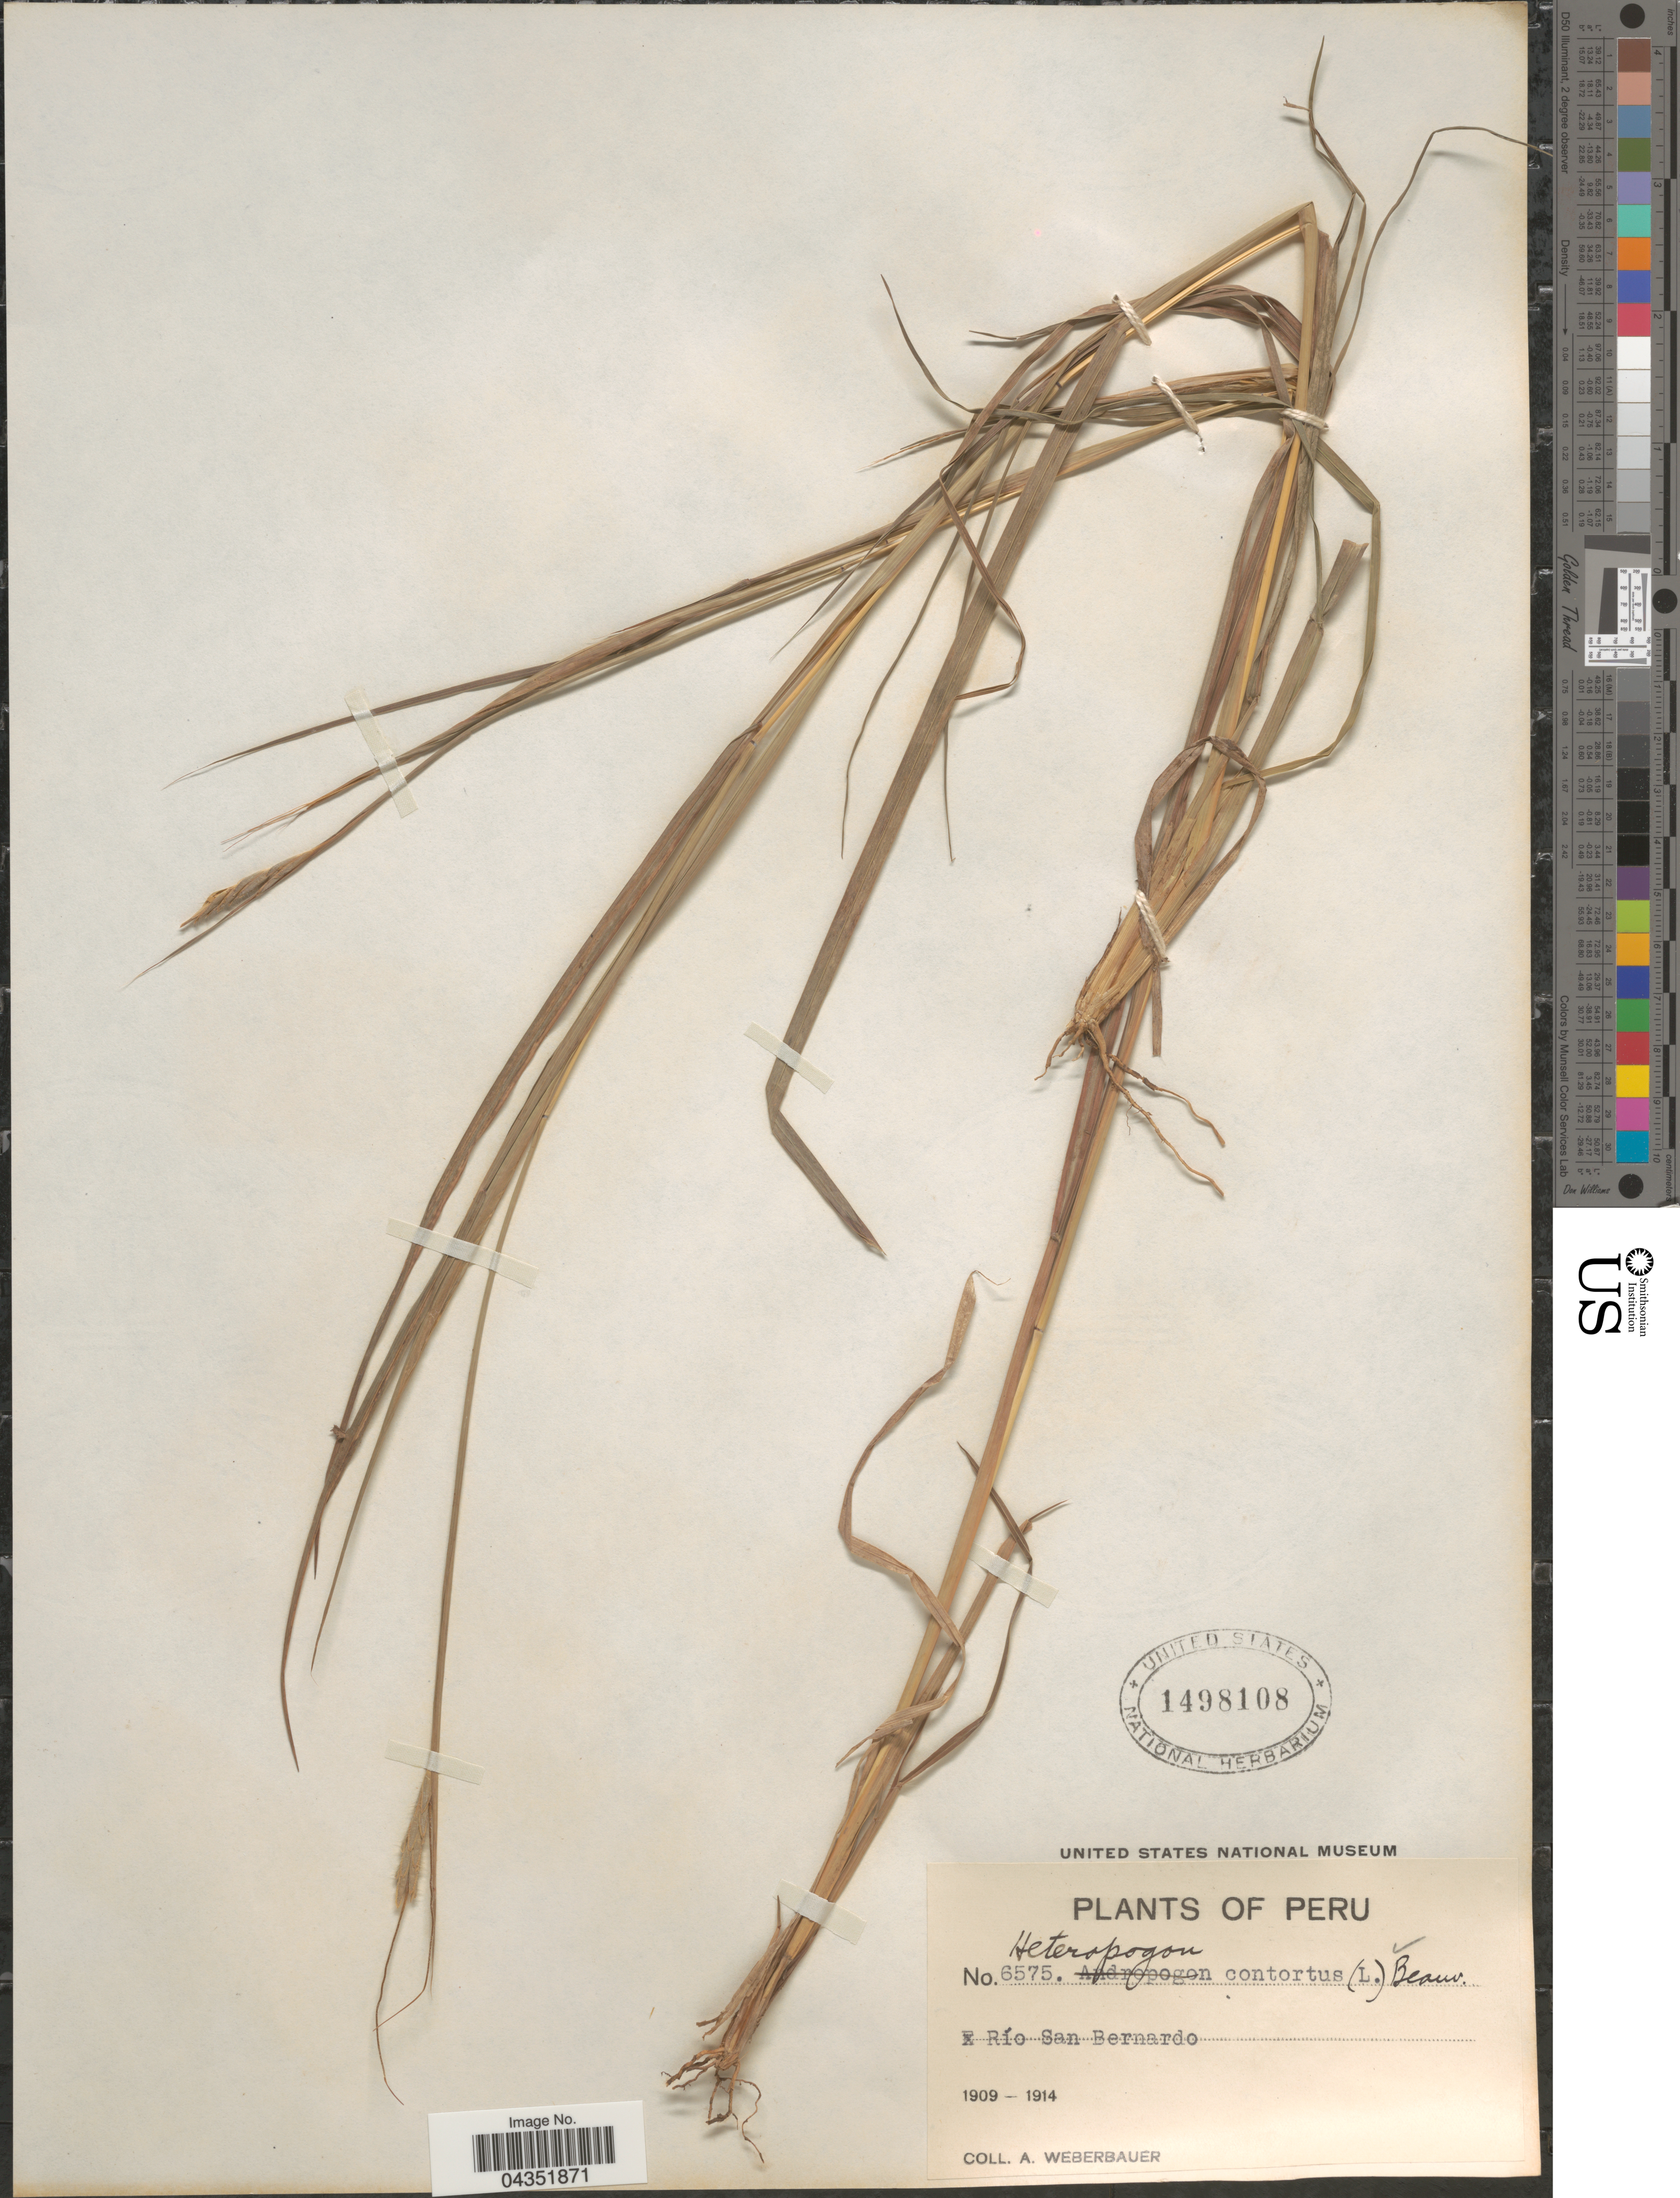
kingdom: Plantae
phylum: Tracheophyta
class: Liliopsida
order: Poales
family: Poaceae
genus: Heteropogon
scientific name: Heteropogon contortus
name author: (L.) P. Beauv. ex Roem. & Schult.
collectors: A. Weberbauer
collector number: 6575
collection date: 1909/1914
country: Peru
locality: Río San Bernardo.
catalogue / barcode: US 1498108